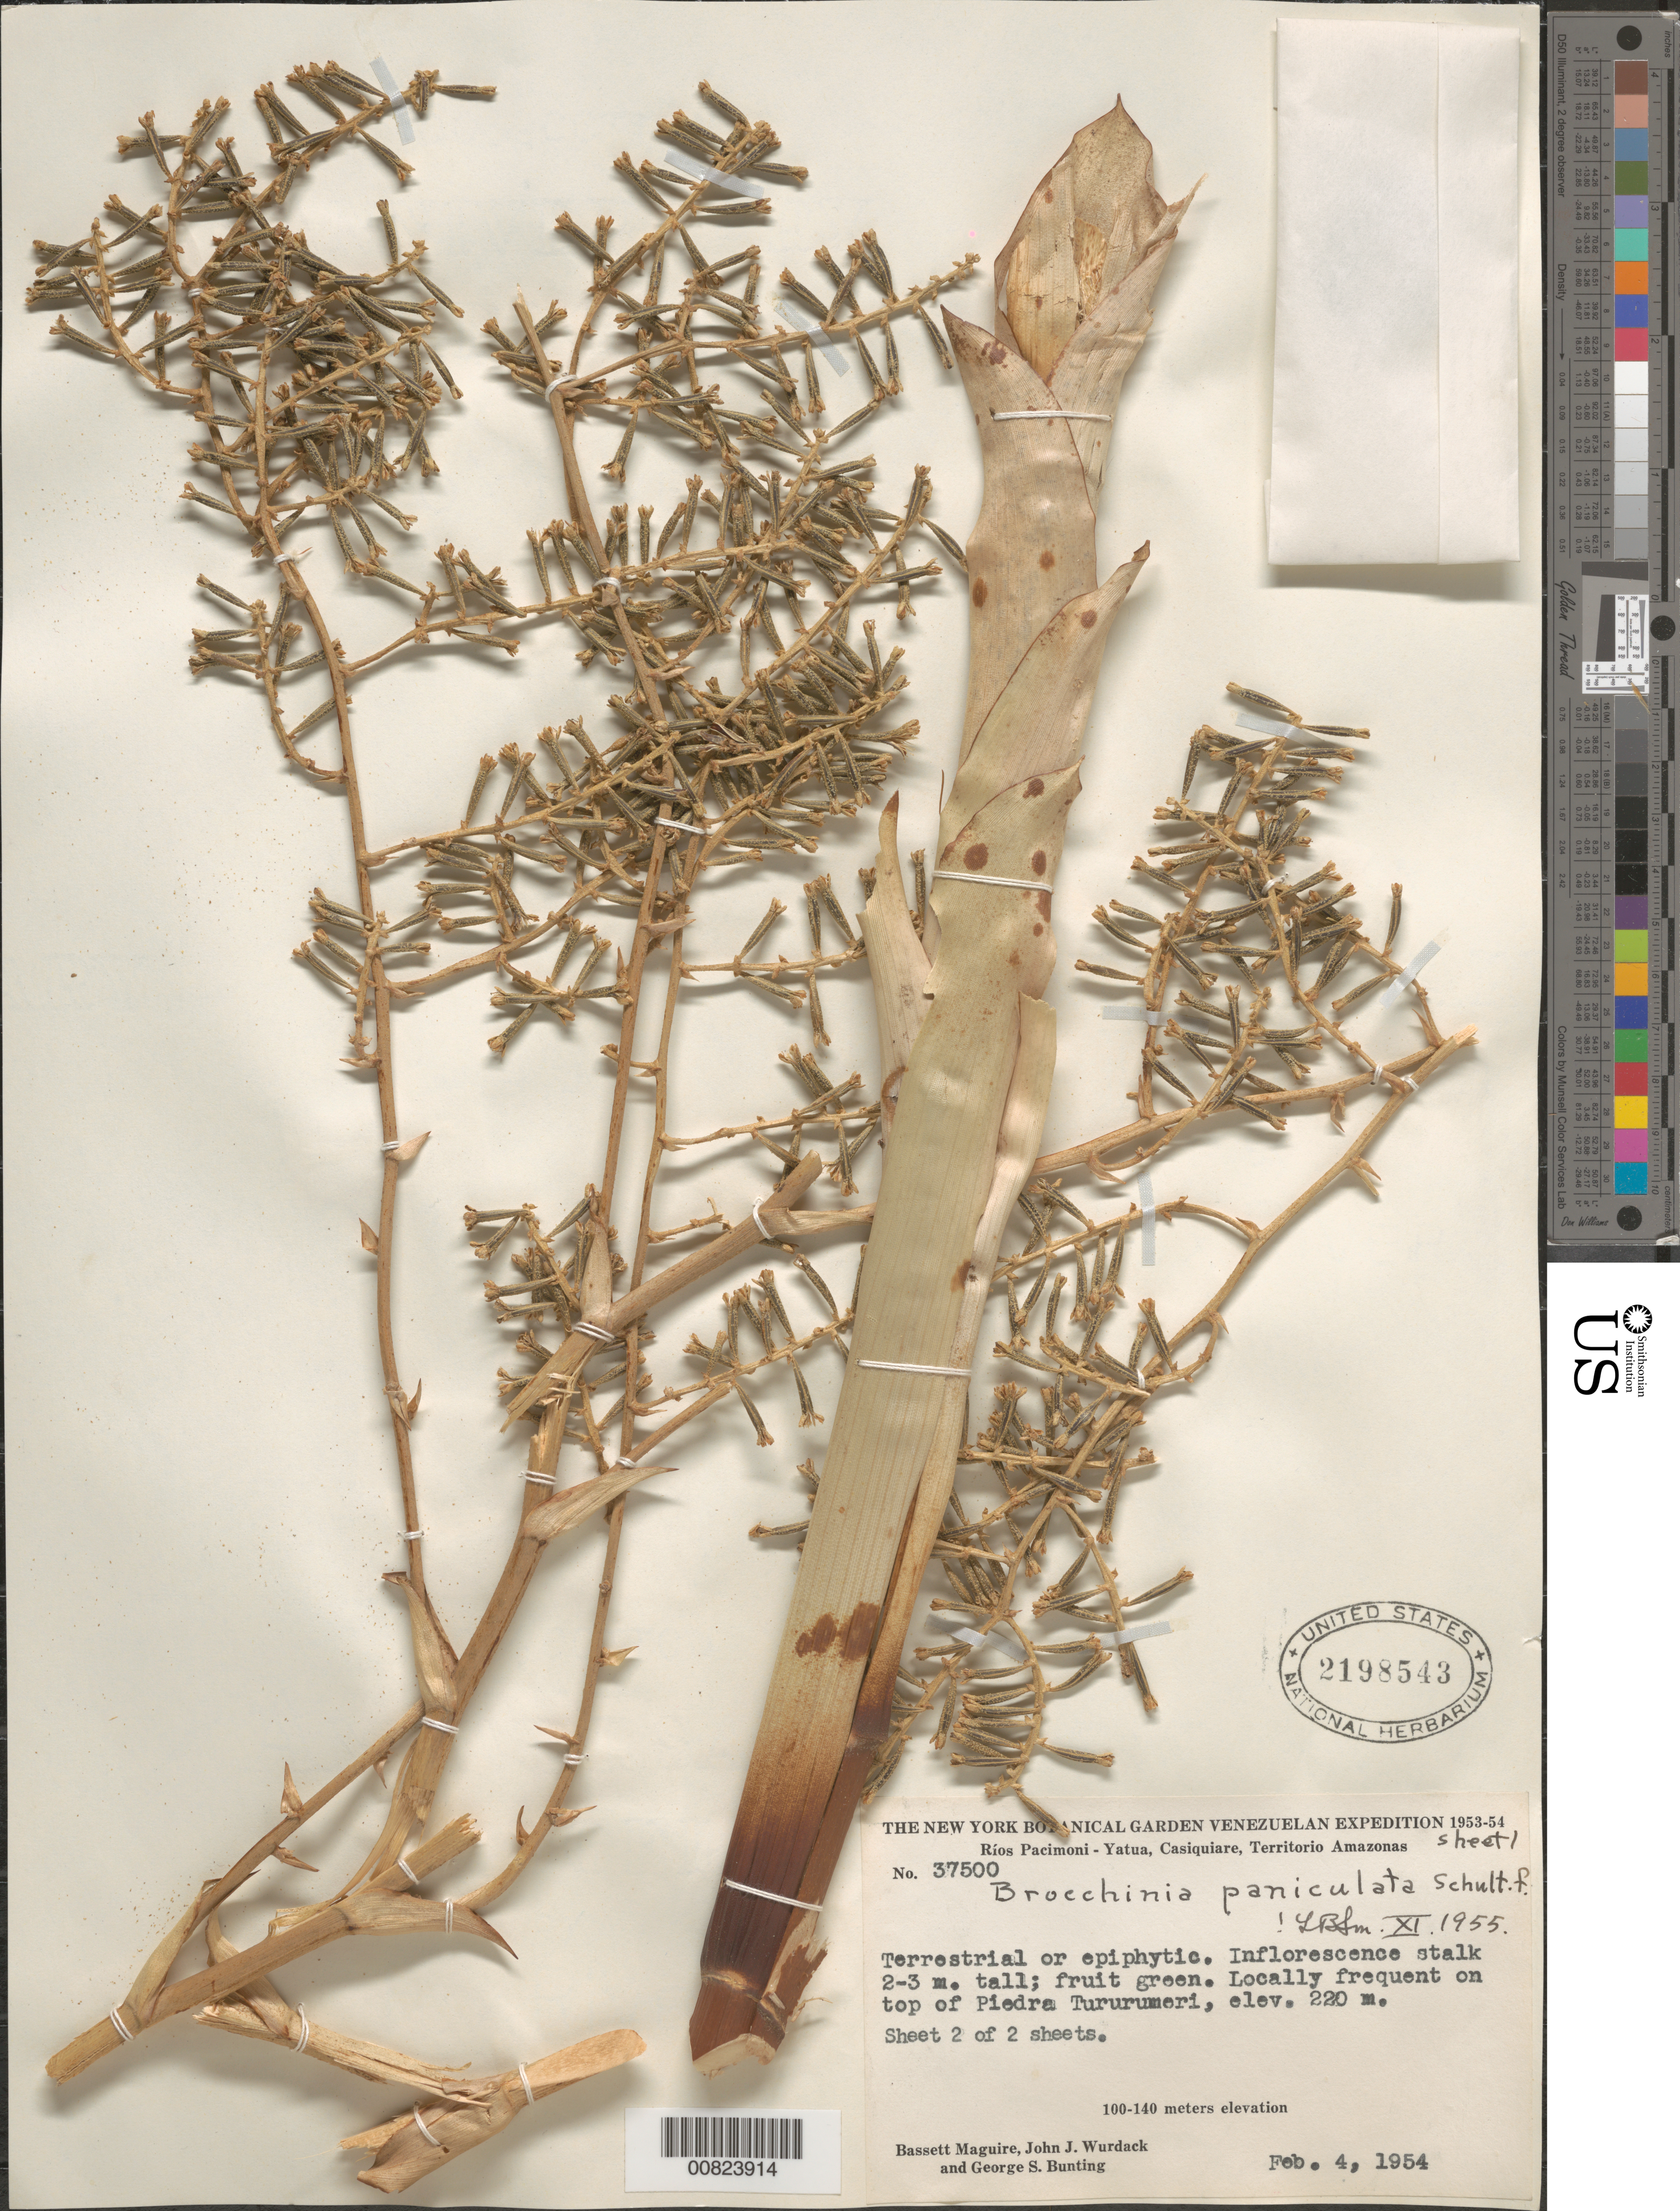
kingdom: Plantae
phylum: Tracheophyta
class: Liliopsida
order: Poales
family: Bromeliaceae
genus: Brocchinia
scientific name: Brocchinia paniculata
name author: Schult. f.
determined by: Smith, Lyman B., (US), NMNH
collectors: B. Maguire, J. J. Wurdack & G. S. Bunting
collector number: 37500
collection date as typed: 4-Feb-54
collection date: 1954-02-04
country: Venezuela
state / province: Amazonas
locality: Ríos Pacimoni - Yatua, Casiquiare, Río Yatua, Piedra Tururumeri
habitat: Top of rock formation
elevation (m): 220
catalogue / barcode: US 2198543